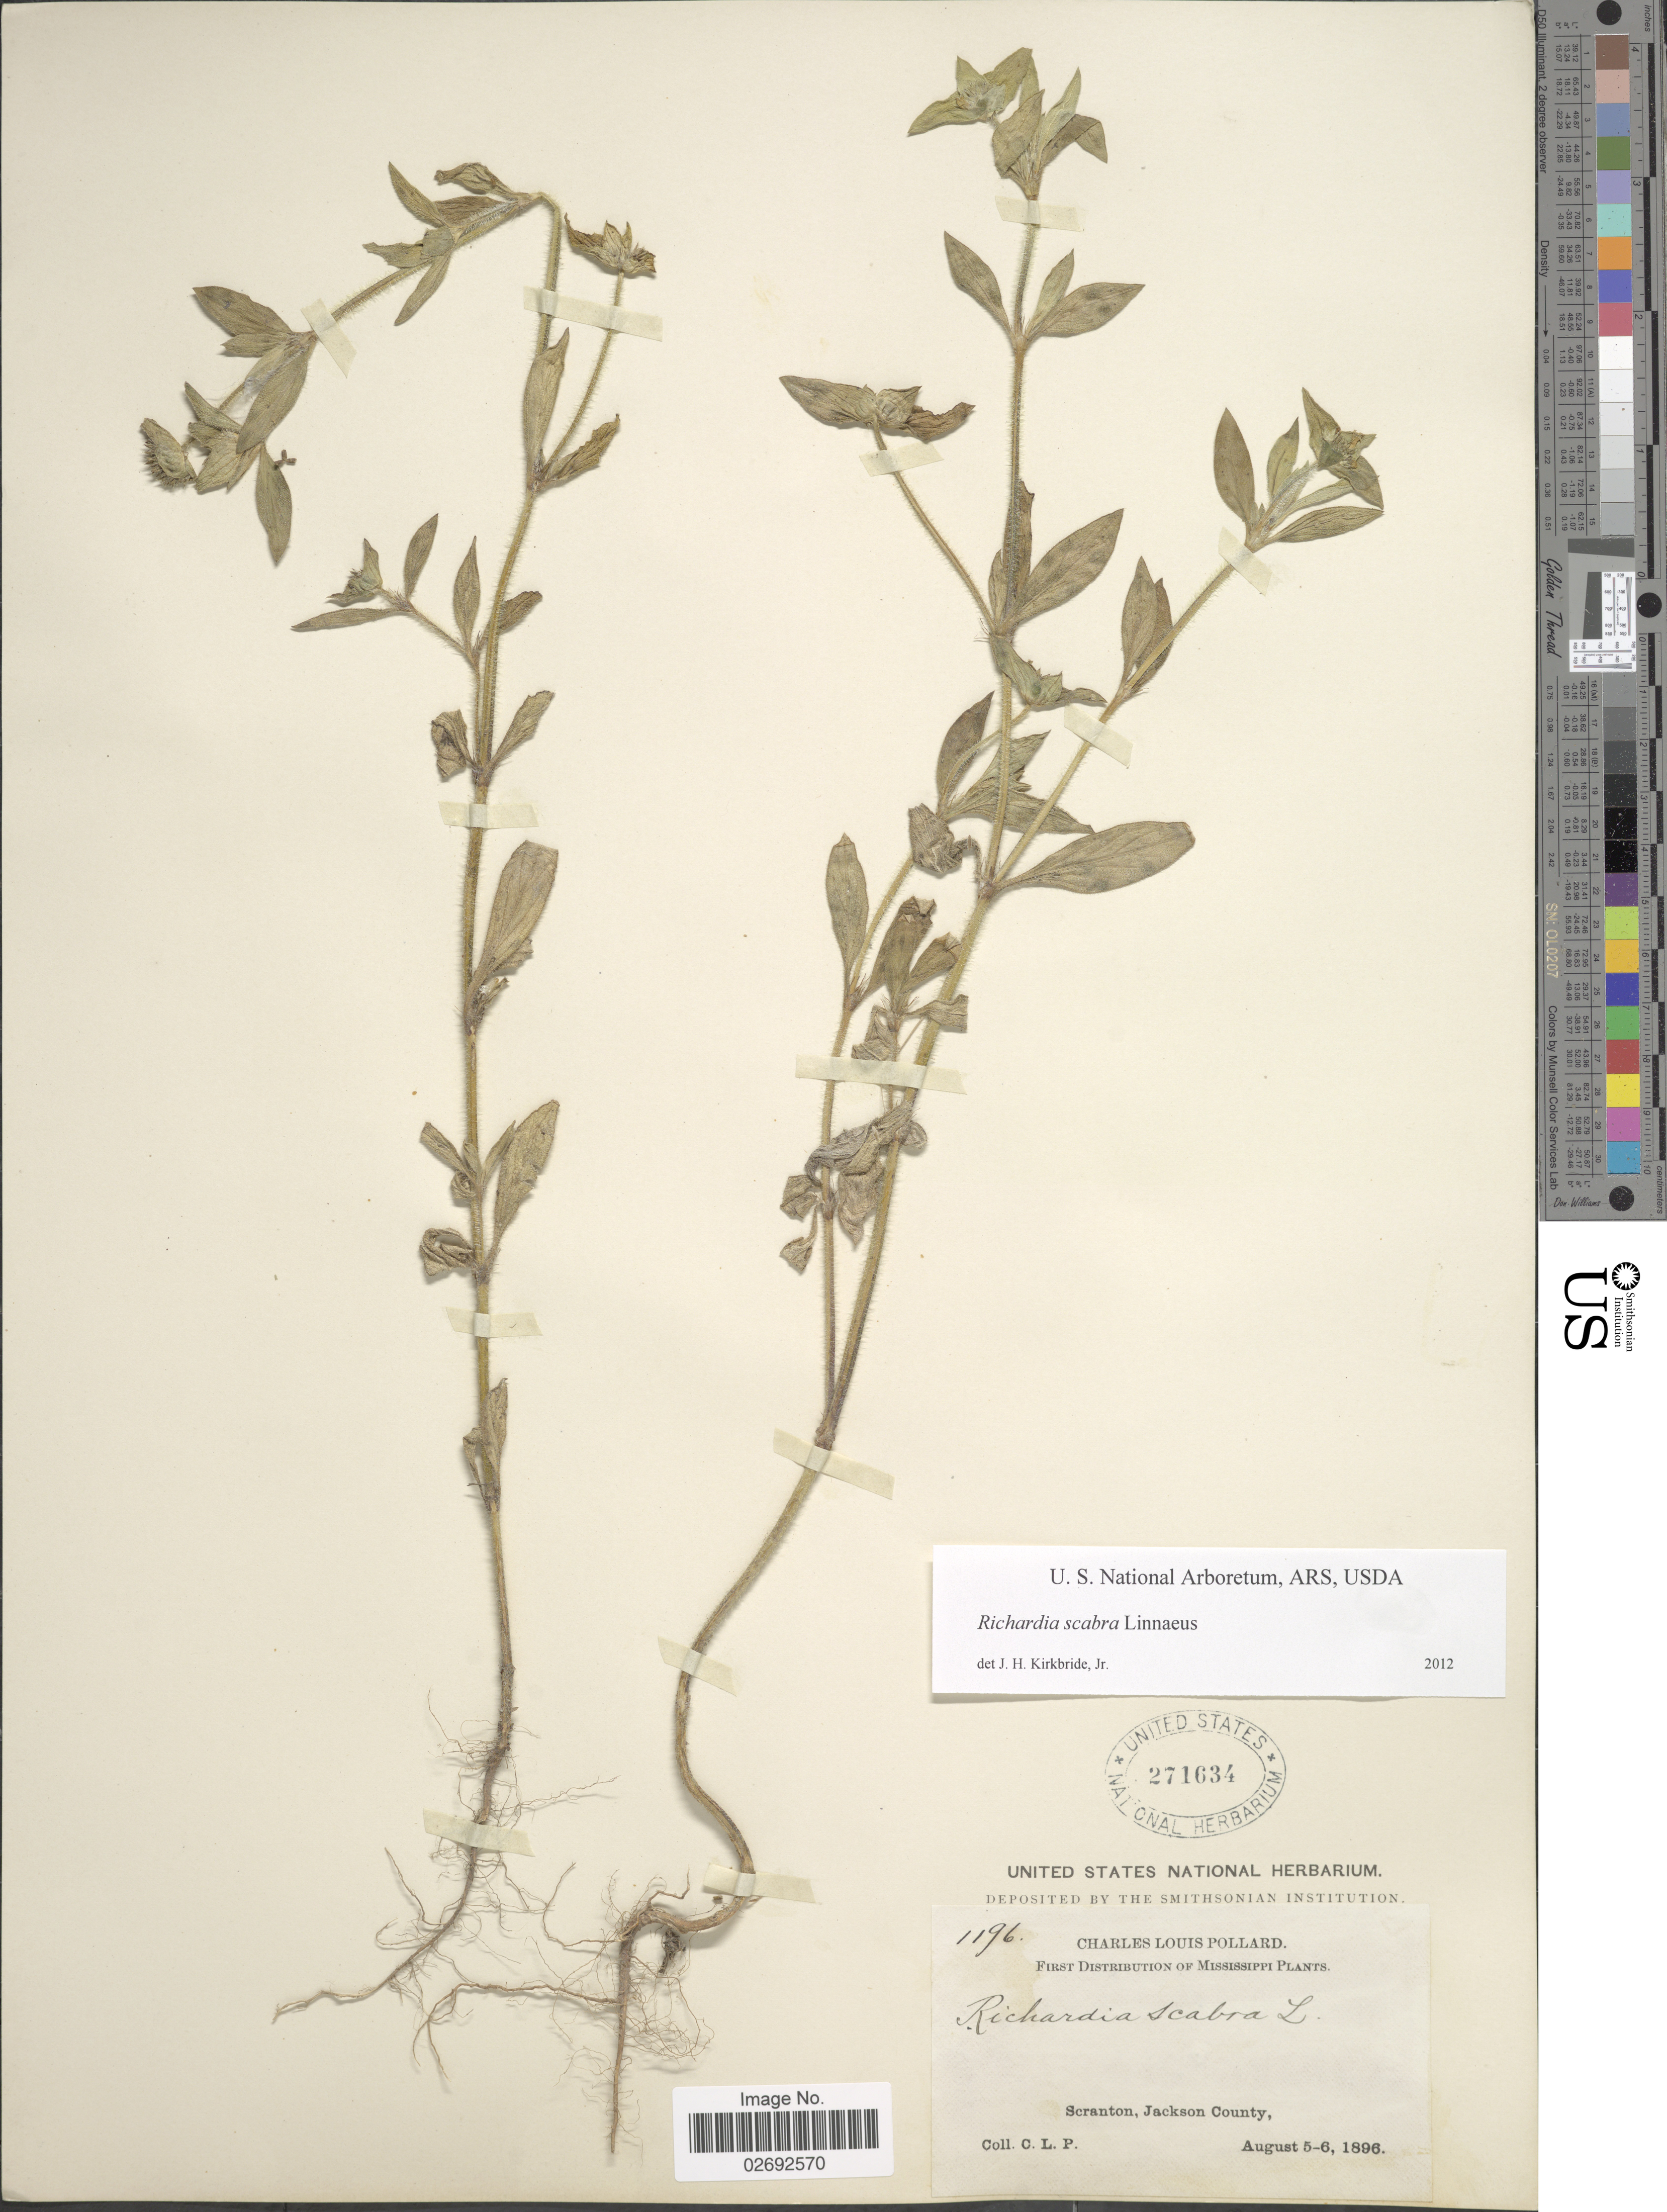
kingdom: Plantae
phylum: Tracheophyta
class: Magnoliopsida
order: Gentianales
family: Rubiaceae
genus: Richardia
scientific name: Richardia scabra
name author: L.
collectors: C. L. Pollard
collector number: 1196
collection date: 1896-08-05/1896-08-06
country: United States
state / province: Mississippi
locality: Scranton, Jackson County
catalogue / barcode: US 271634